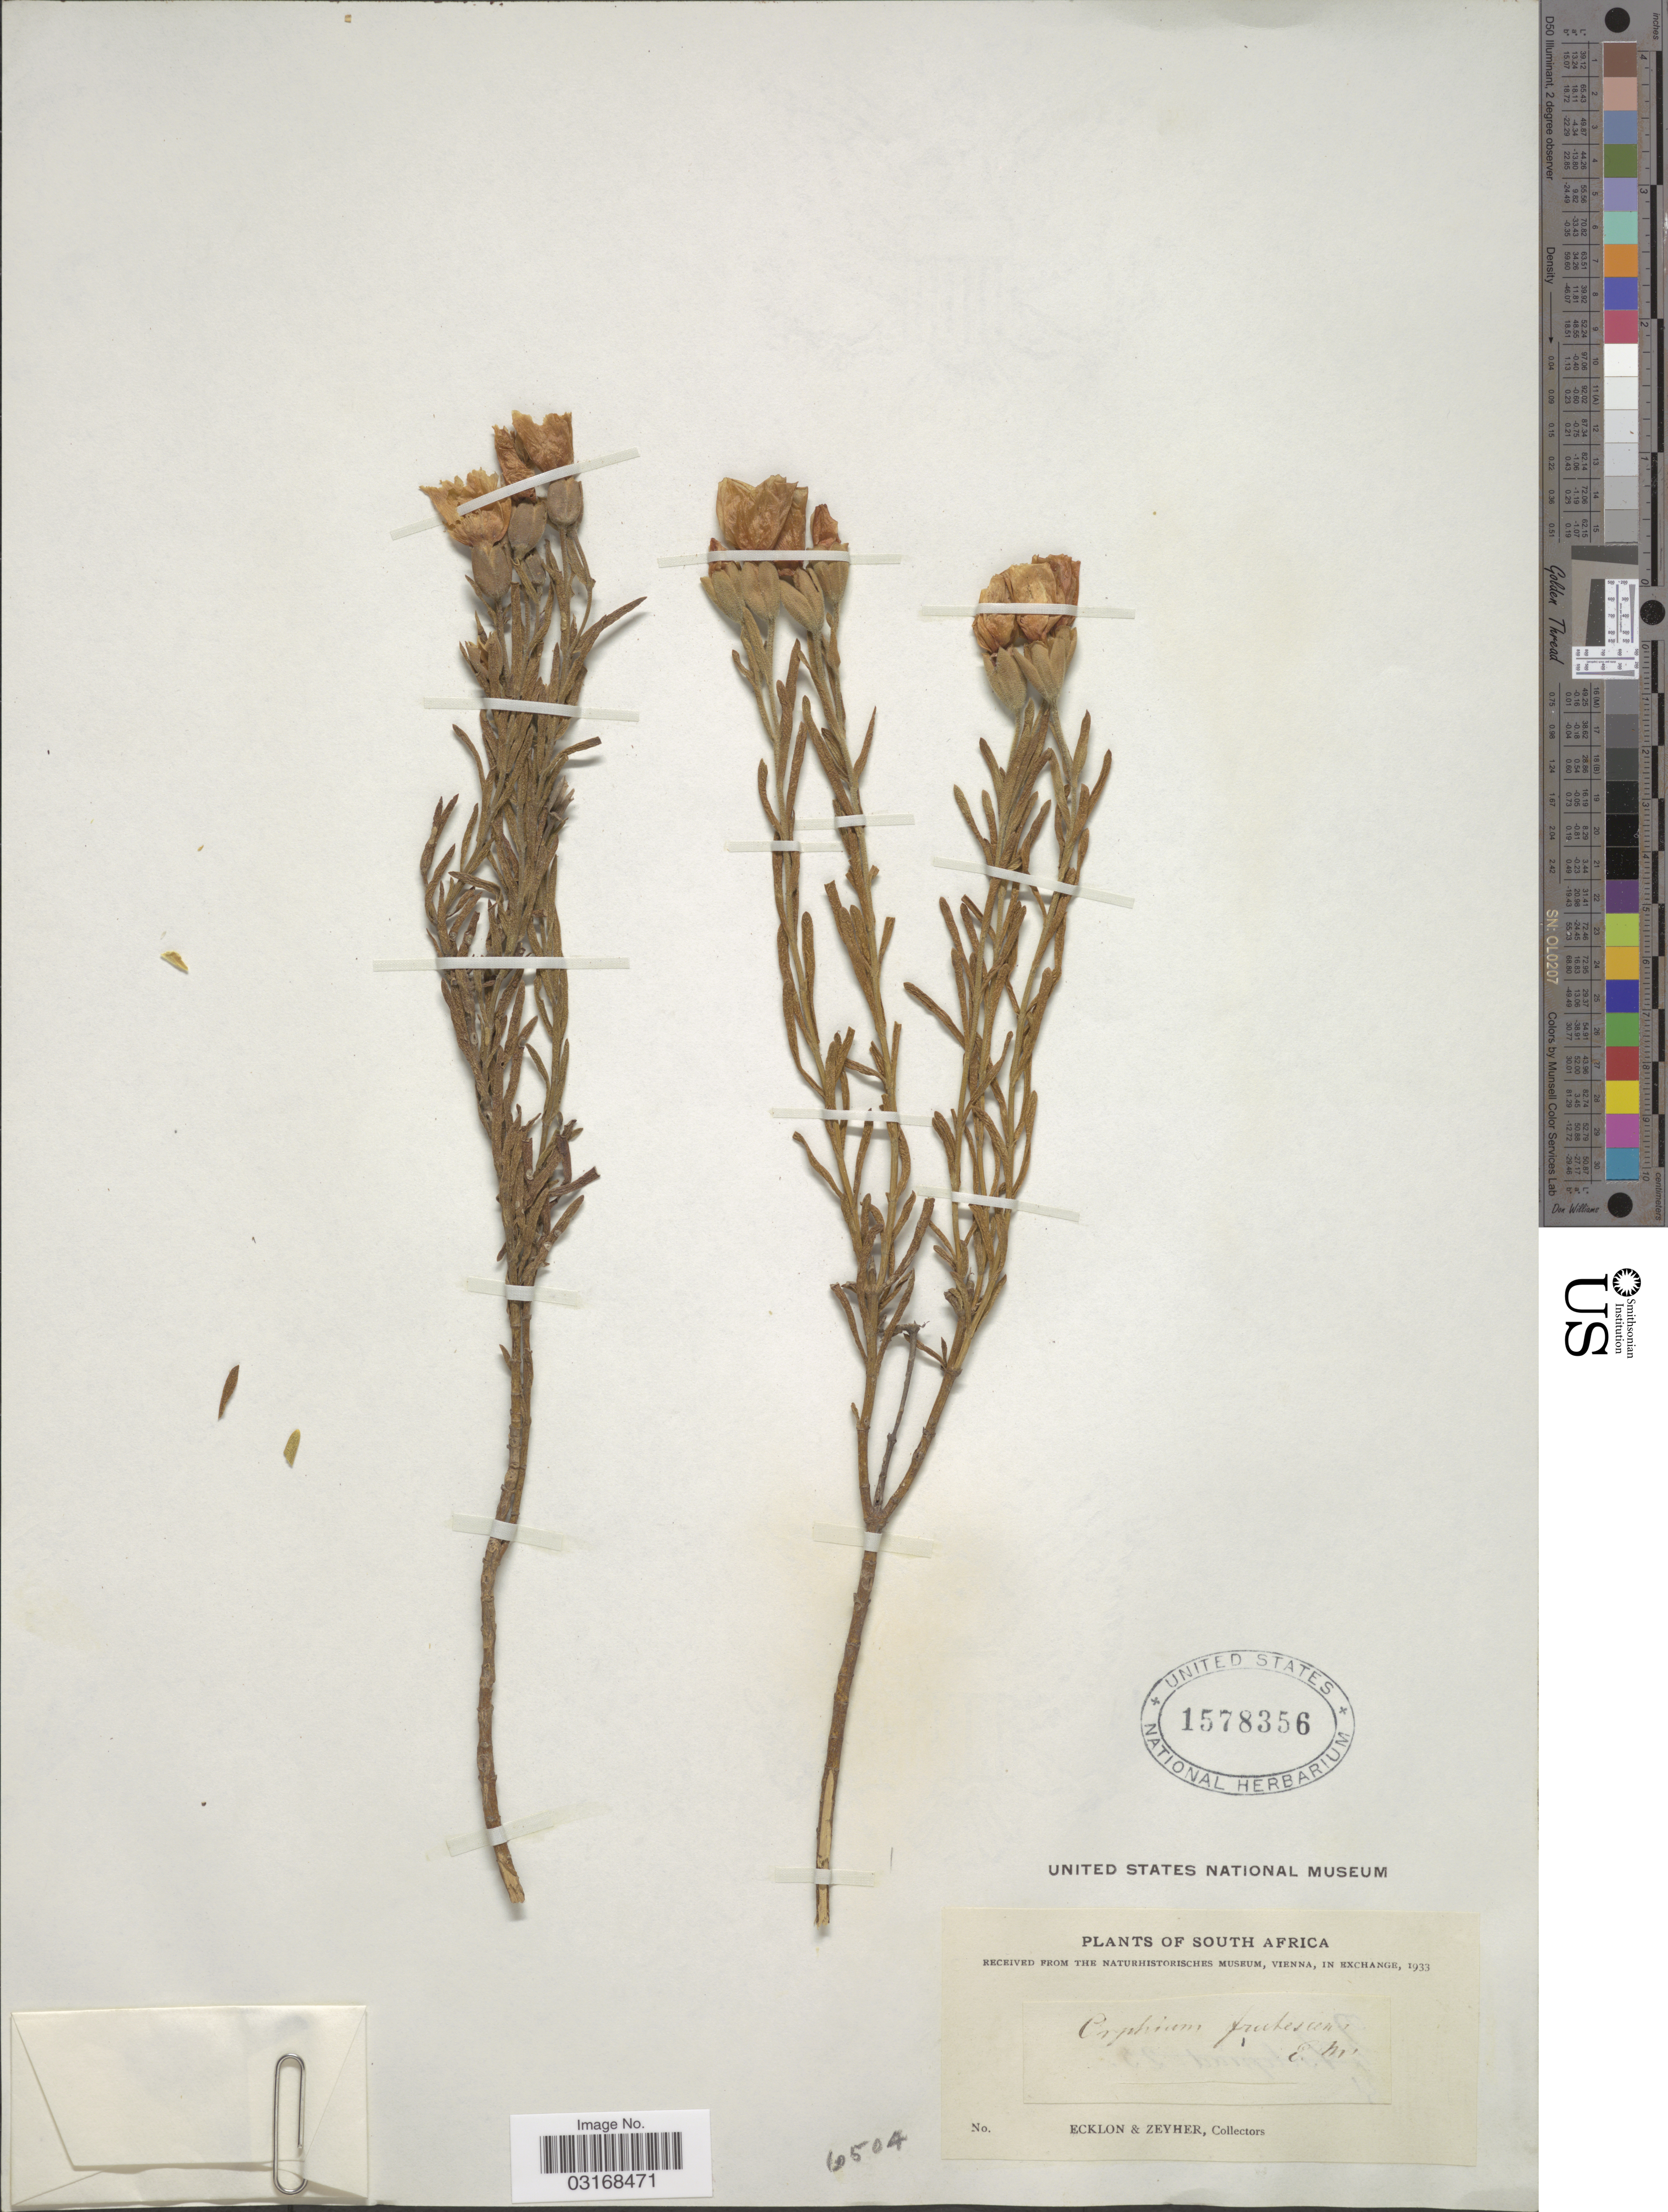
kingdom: Plantae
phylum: Tracheophyta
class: Magnoliopsida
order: Gentianales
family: Gentianaceae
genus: Orphium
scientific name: Orphium frutescens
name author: (L.) E. Mey.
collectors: -. Ecklon & -. Zeyher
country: South Africa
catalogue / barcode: US 1578356